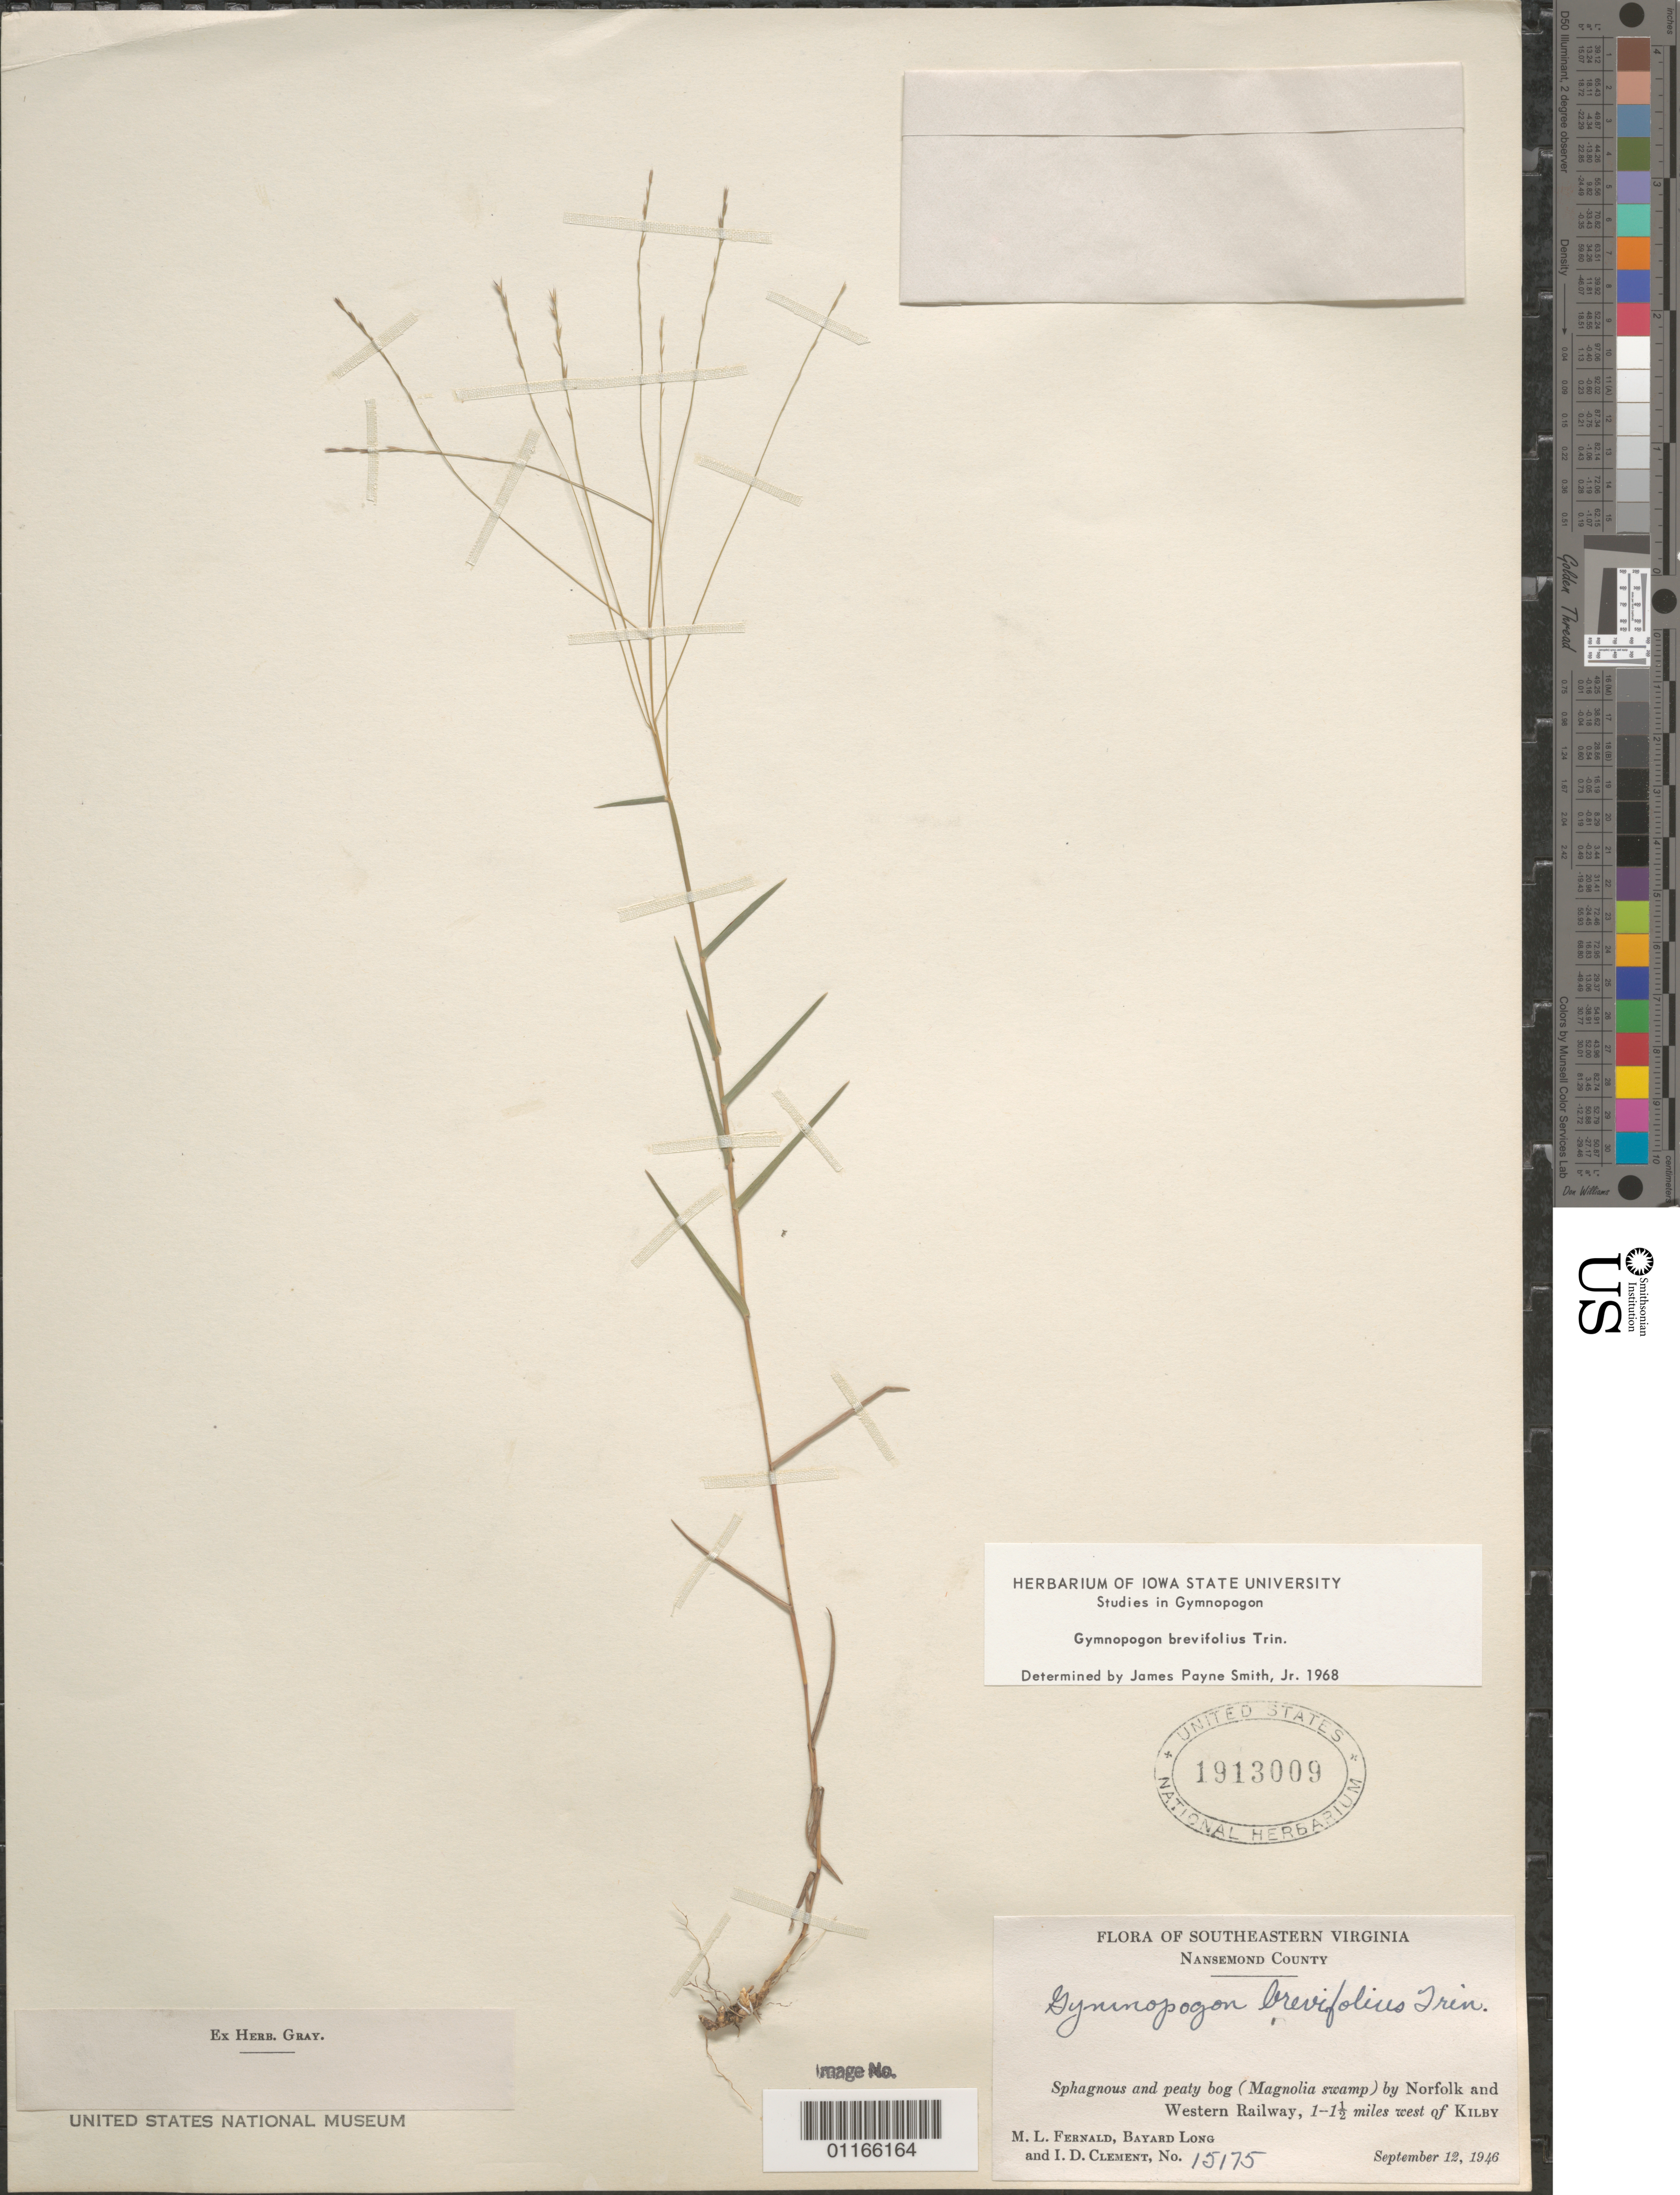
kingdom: Plantae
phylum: Tracheophyta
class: Liliopsida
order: Poales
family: Poaceae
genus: Gymnopogon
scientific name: Gymnopogon brevifolius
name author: Trin.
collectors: M. L. Fernald, B. H. Long & I. Clement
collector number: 15175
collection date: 1946-09-12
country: United States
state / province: Virginia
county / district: City of Suffolk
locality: By Norfolk and Western Railway, 1-1.5 miles west of Kilby.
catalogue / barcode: US 1913009